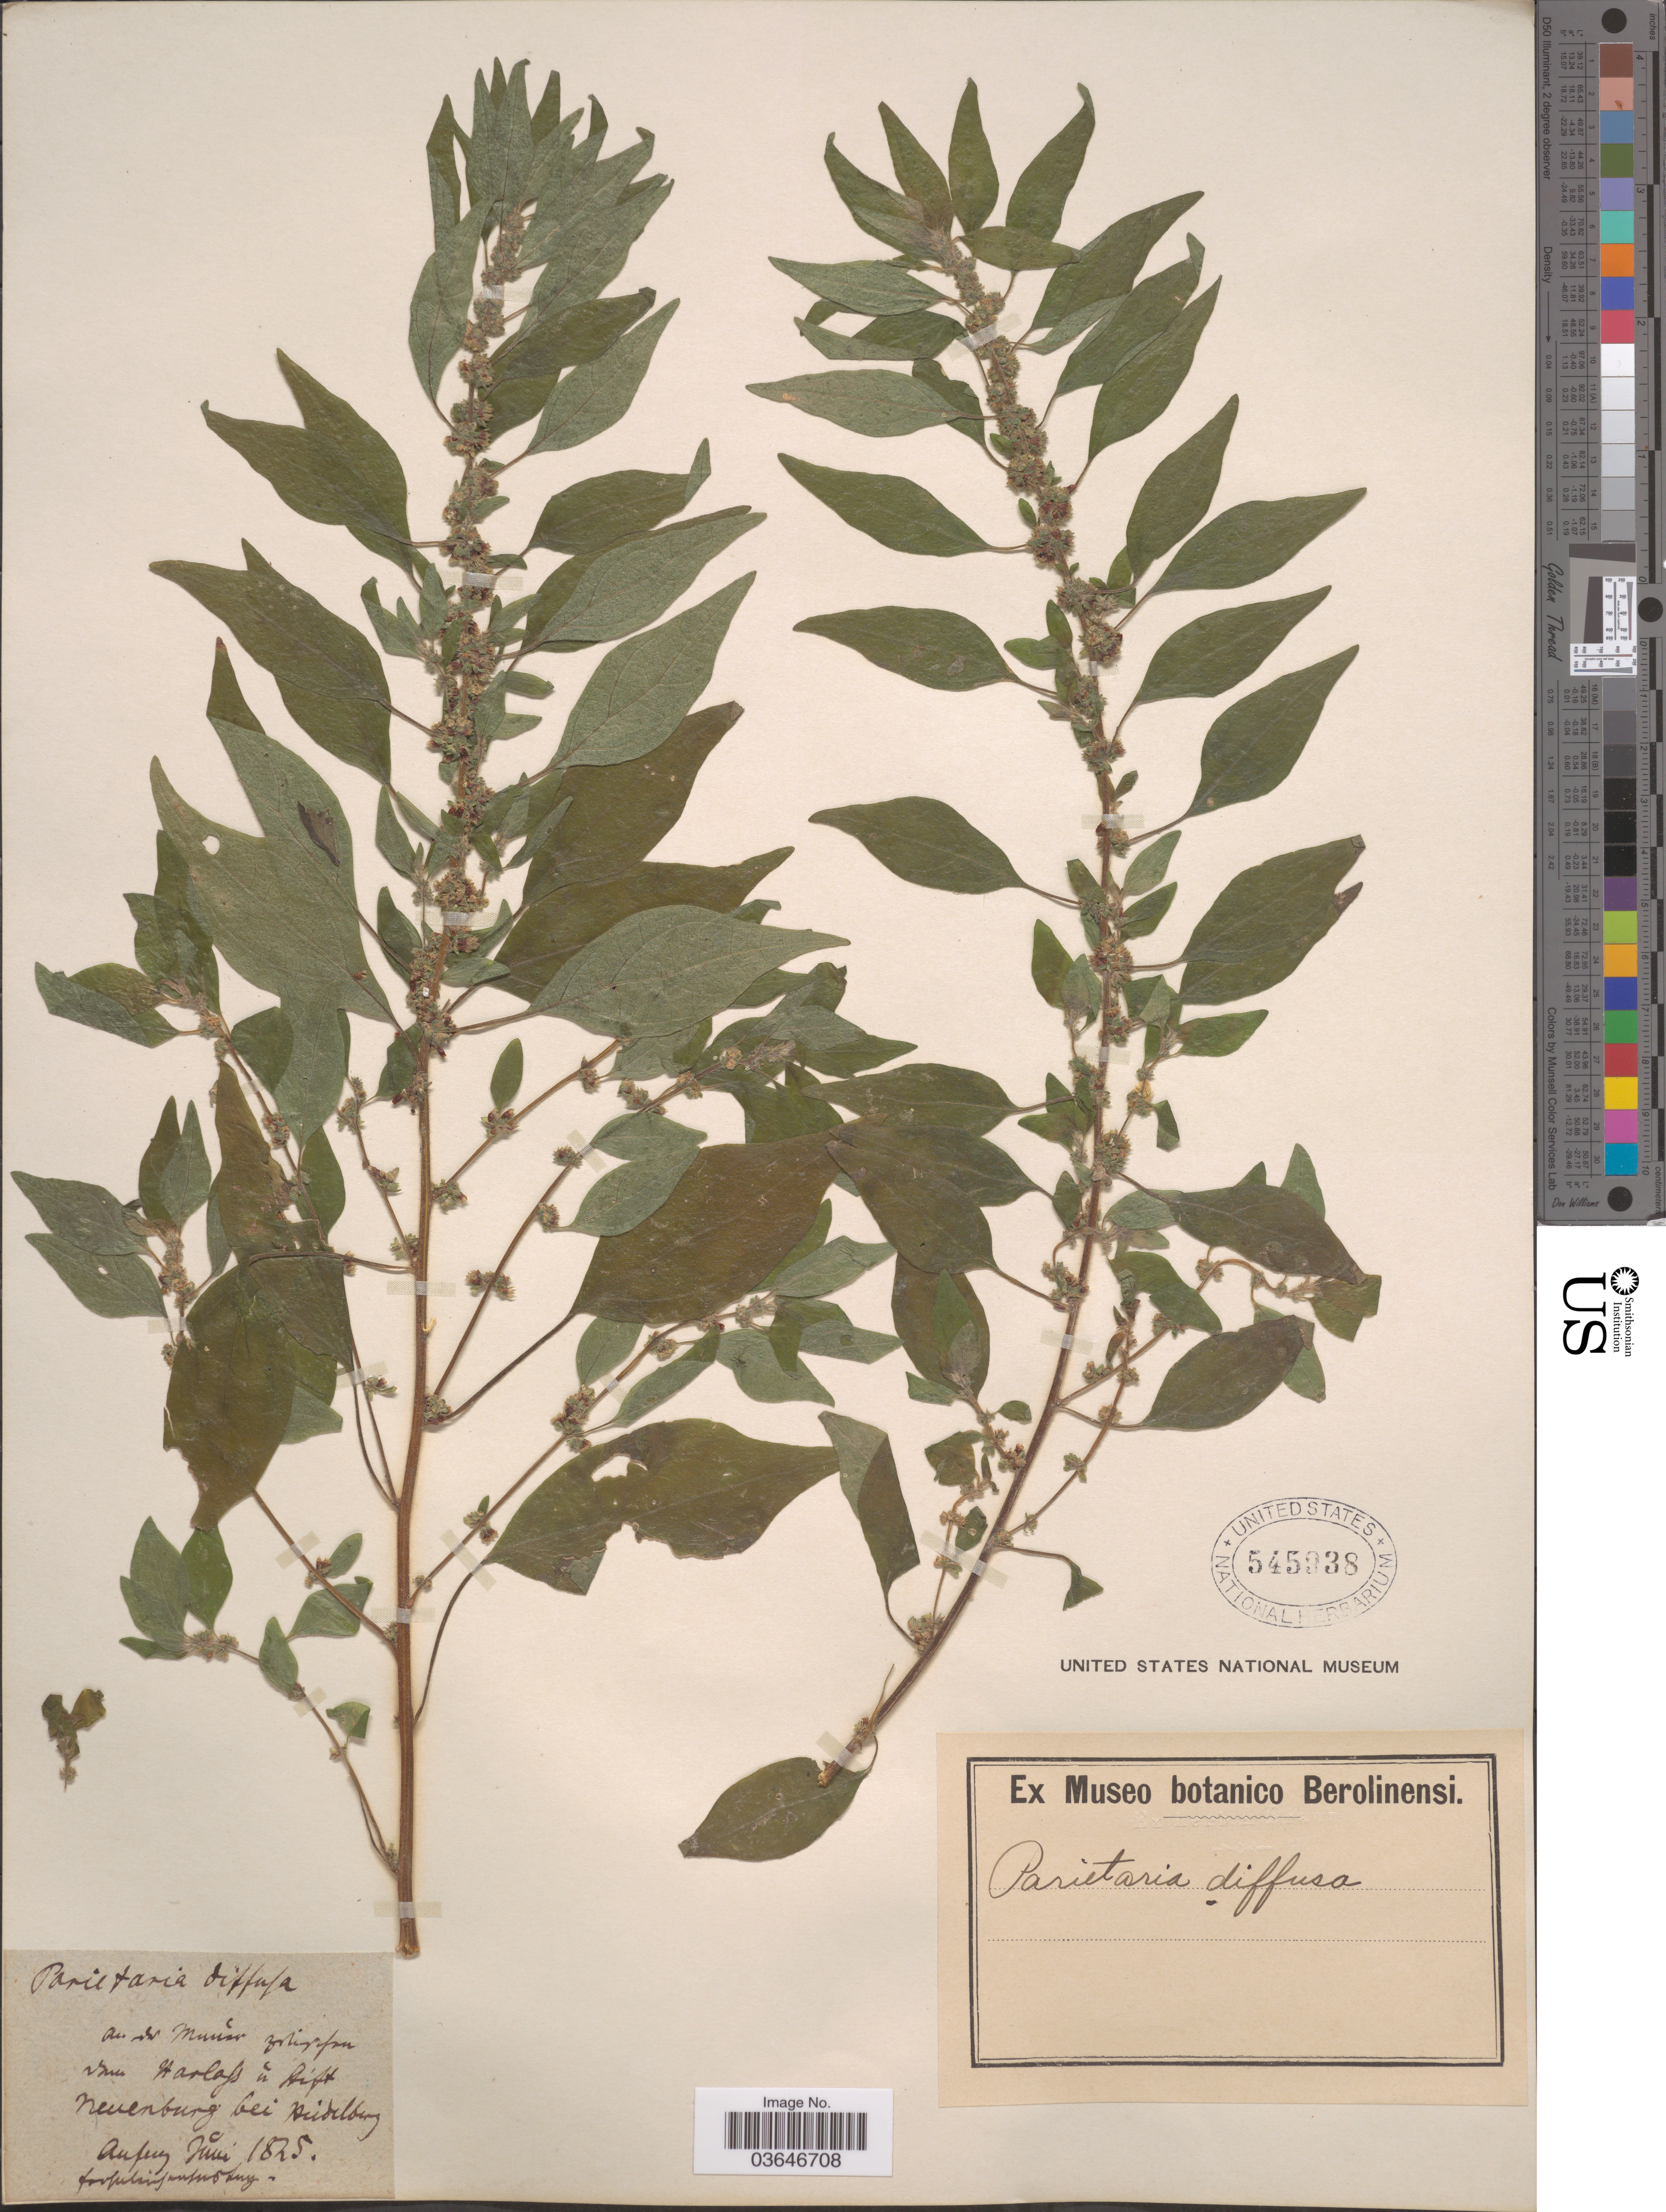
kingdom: Plantae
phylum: Tracheophyta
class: Magnoliopsida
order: Rosales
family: Urticaceae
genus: Parietaria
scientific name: Parietaria diffusa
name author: Mert. ex W.D.J. Koch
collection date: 1825-06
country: Germany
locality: An der Munár [illegible text] Harlafs in Rift Neuenburg bei Heidelberg Aufeng.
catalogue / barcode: US 545938